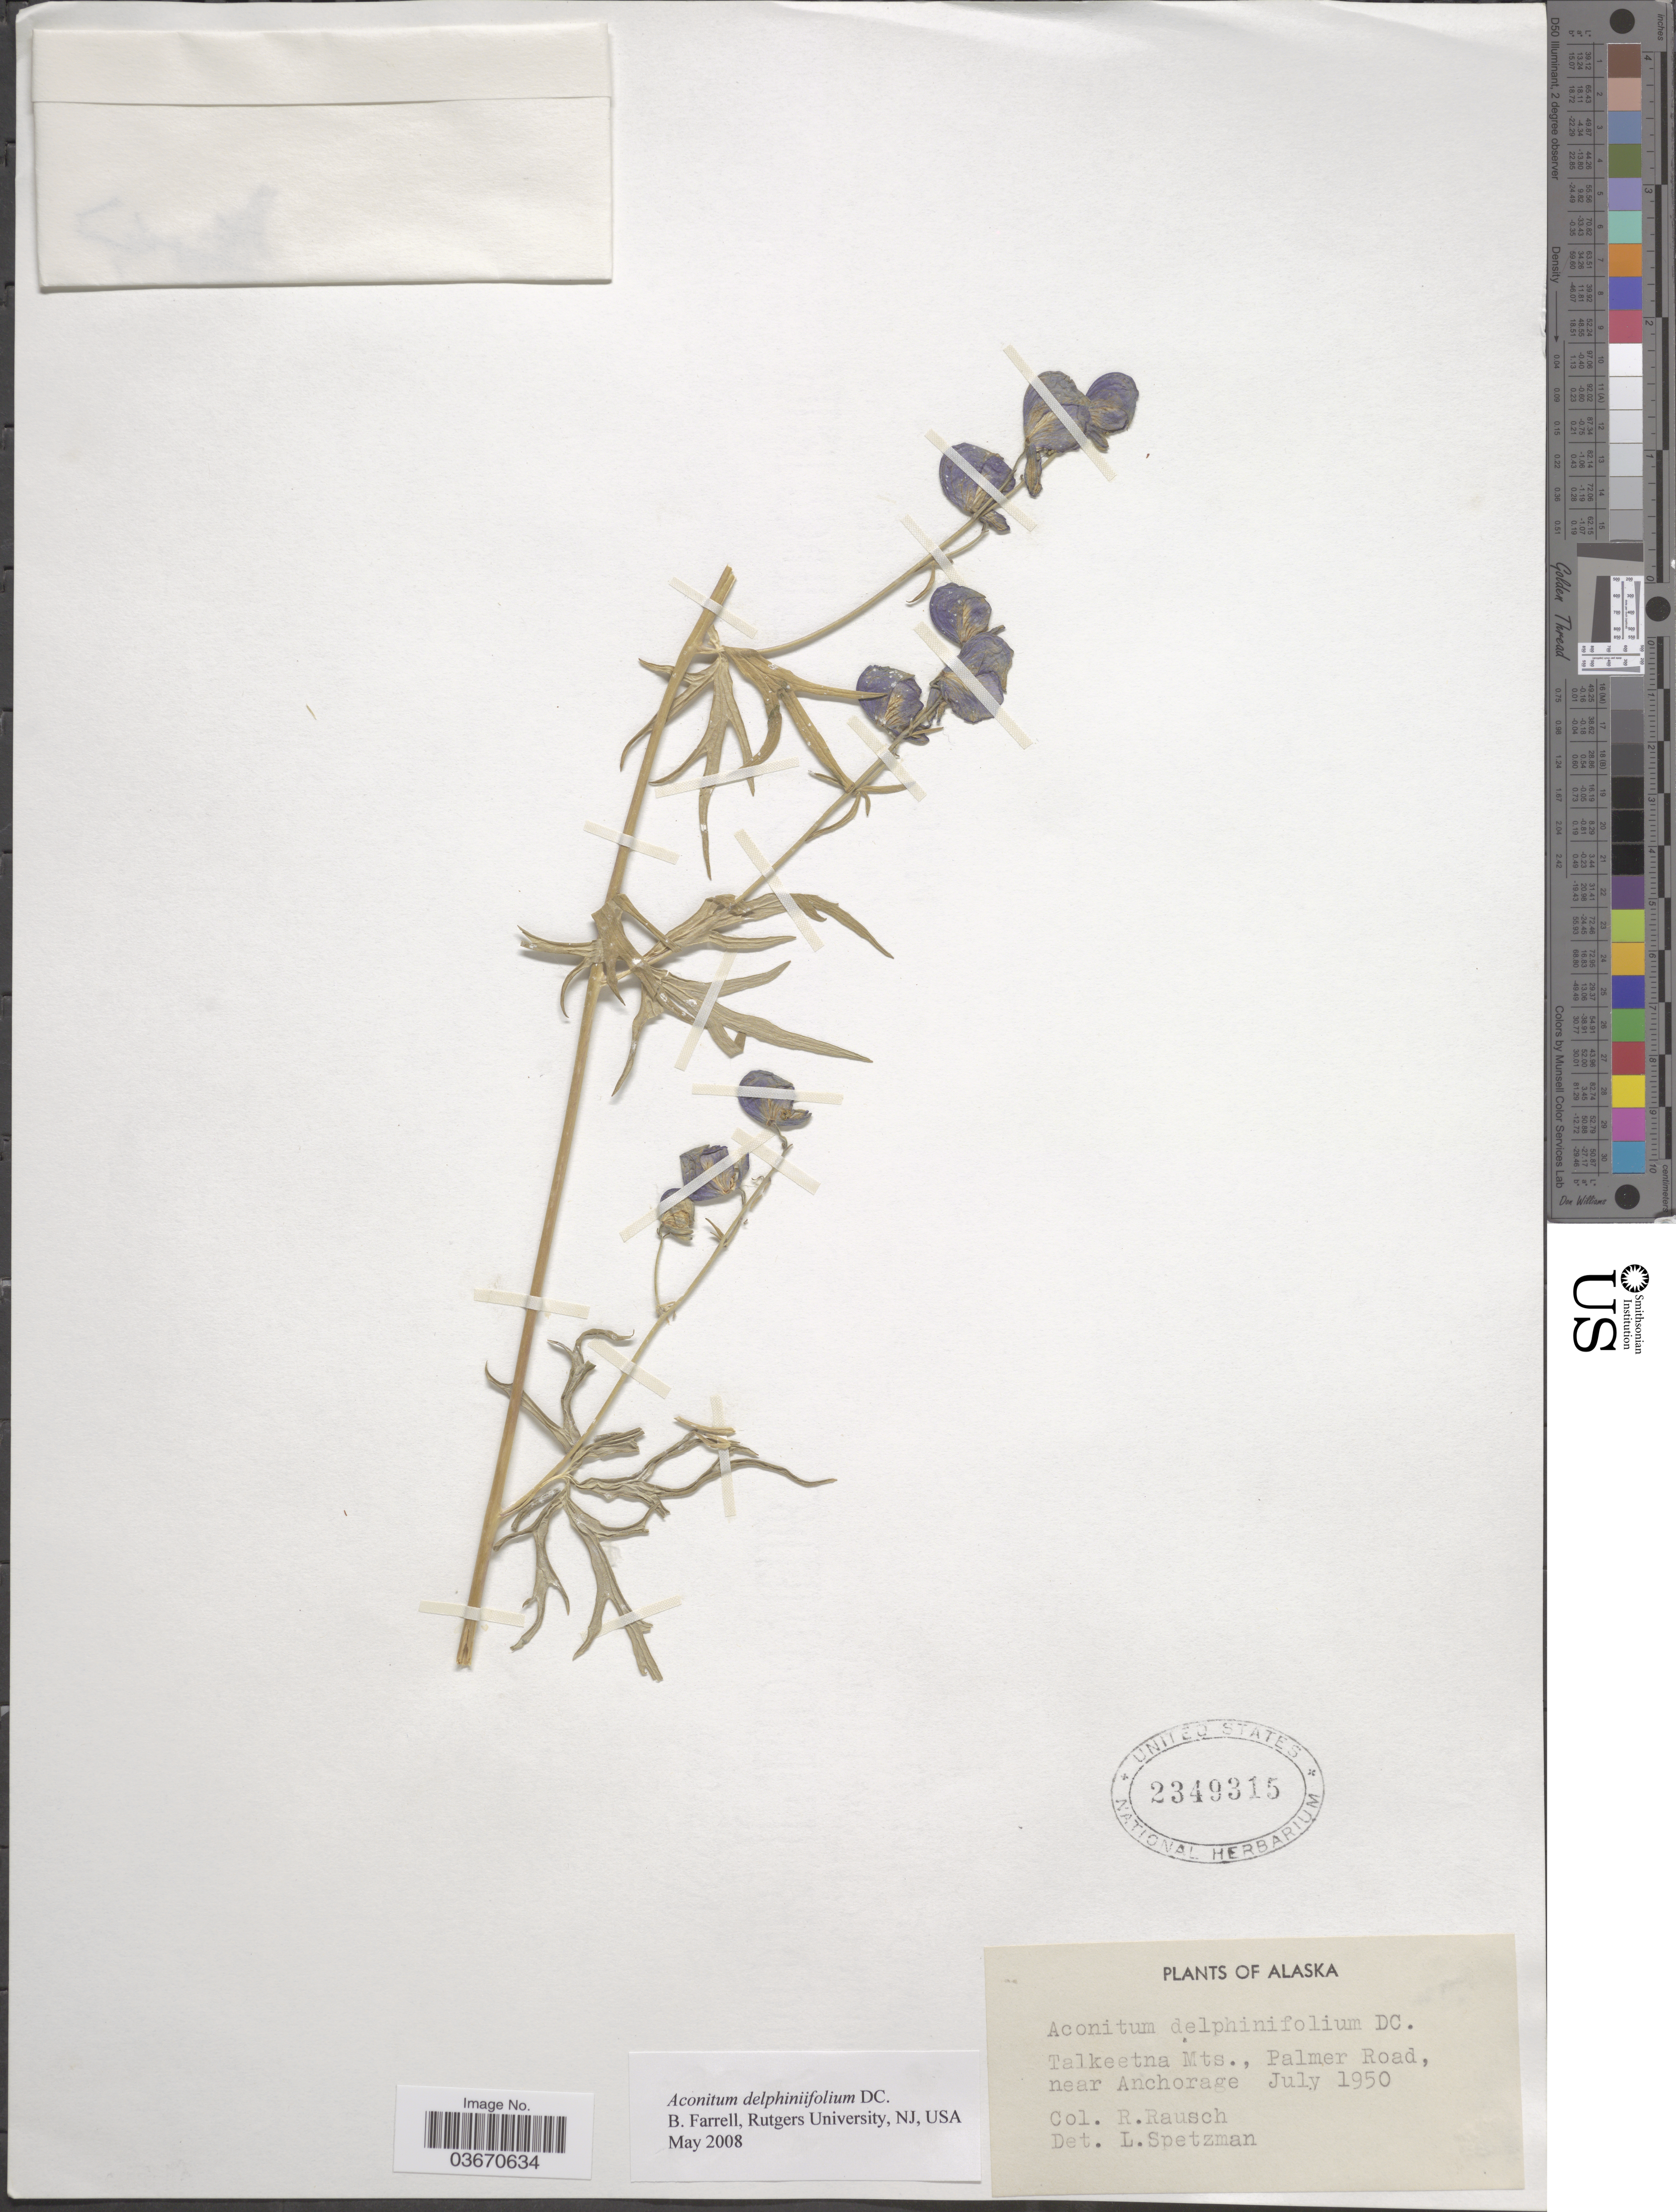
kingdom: Plantae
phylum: Tracheophyta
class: Magnoliopsida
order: Ranunculales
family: Ranunculaceae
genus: Aconitum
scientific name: Aconitum delphinifolium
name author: DC.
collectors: R. Rausch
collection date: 1950-07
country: United States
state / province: Alaska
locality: Talkeetna Mts., Palmer Road, near Anchorage.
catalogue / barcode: US 2349315